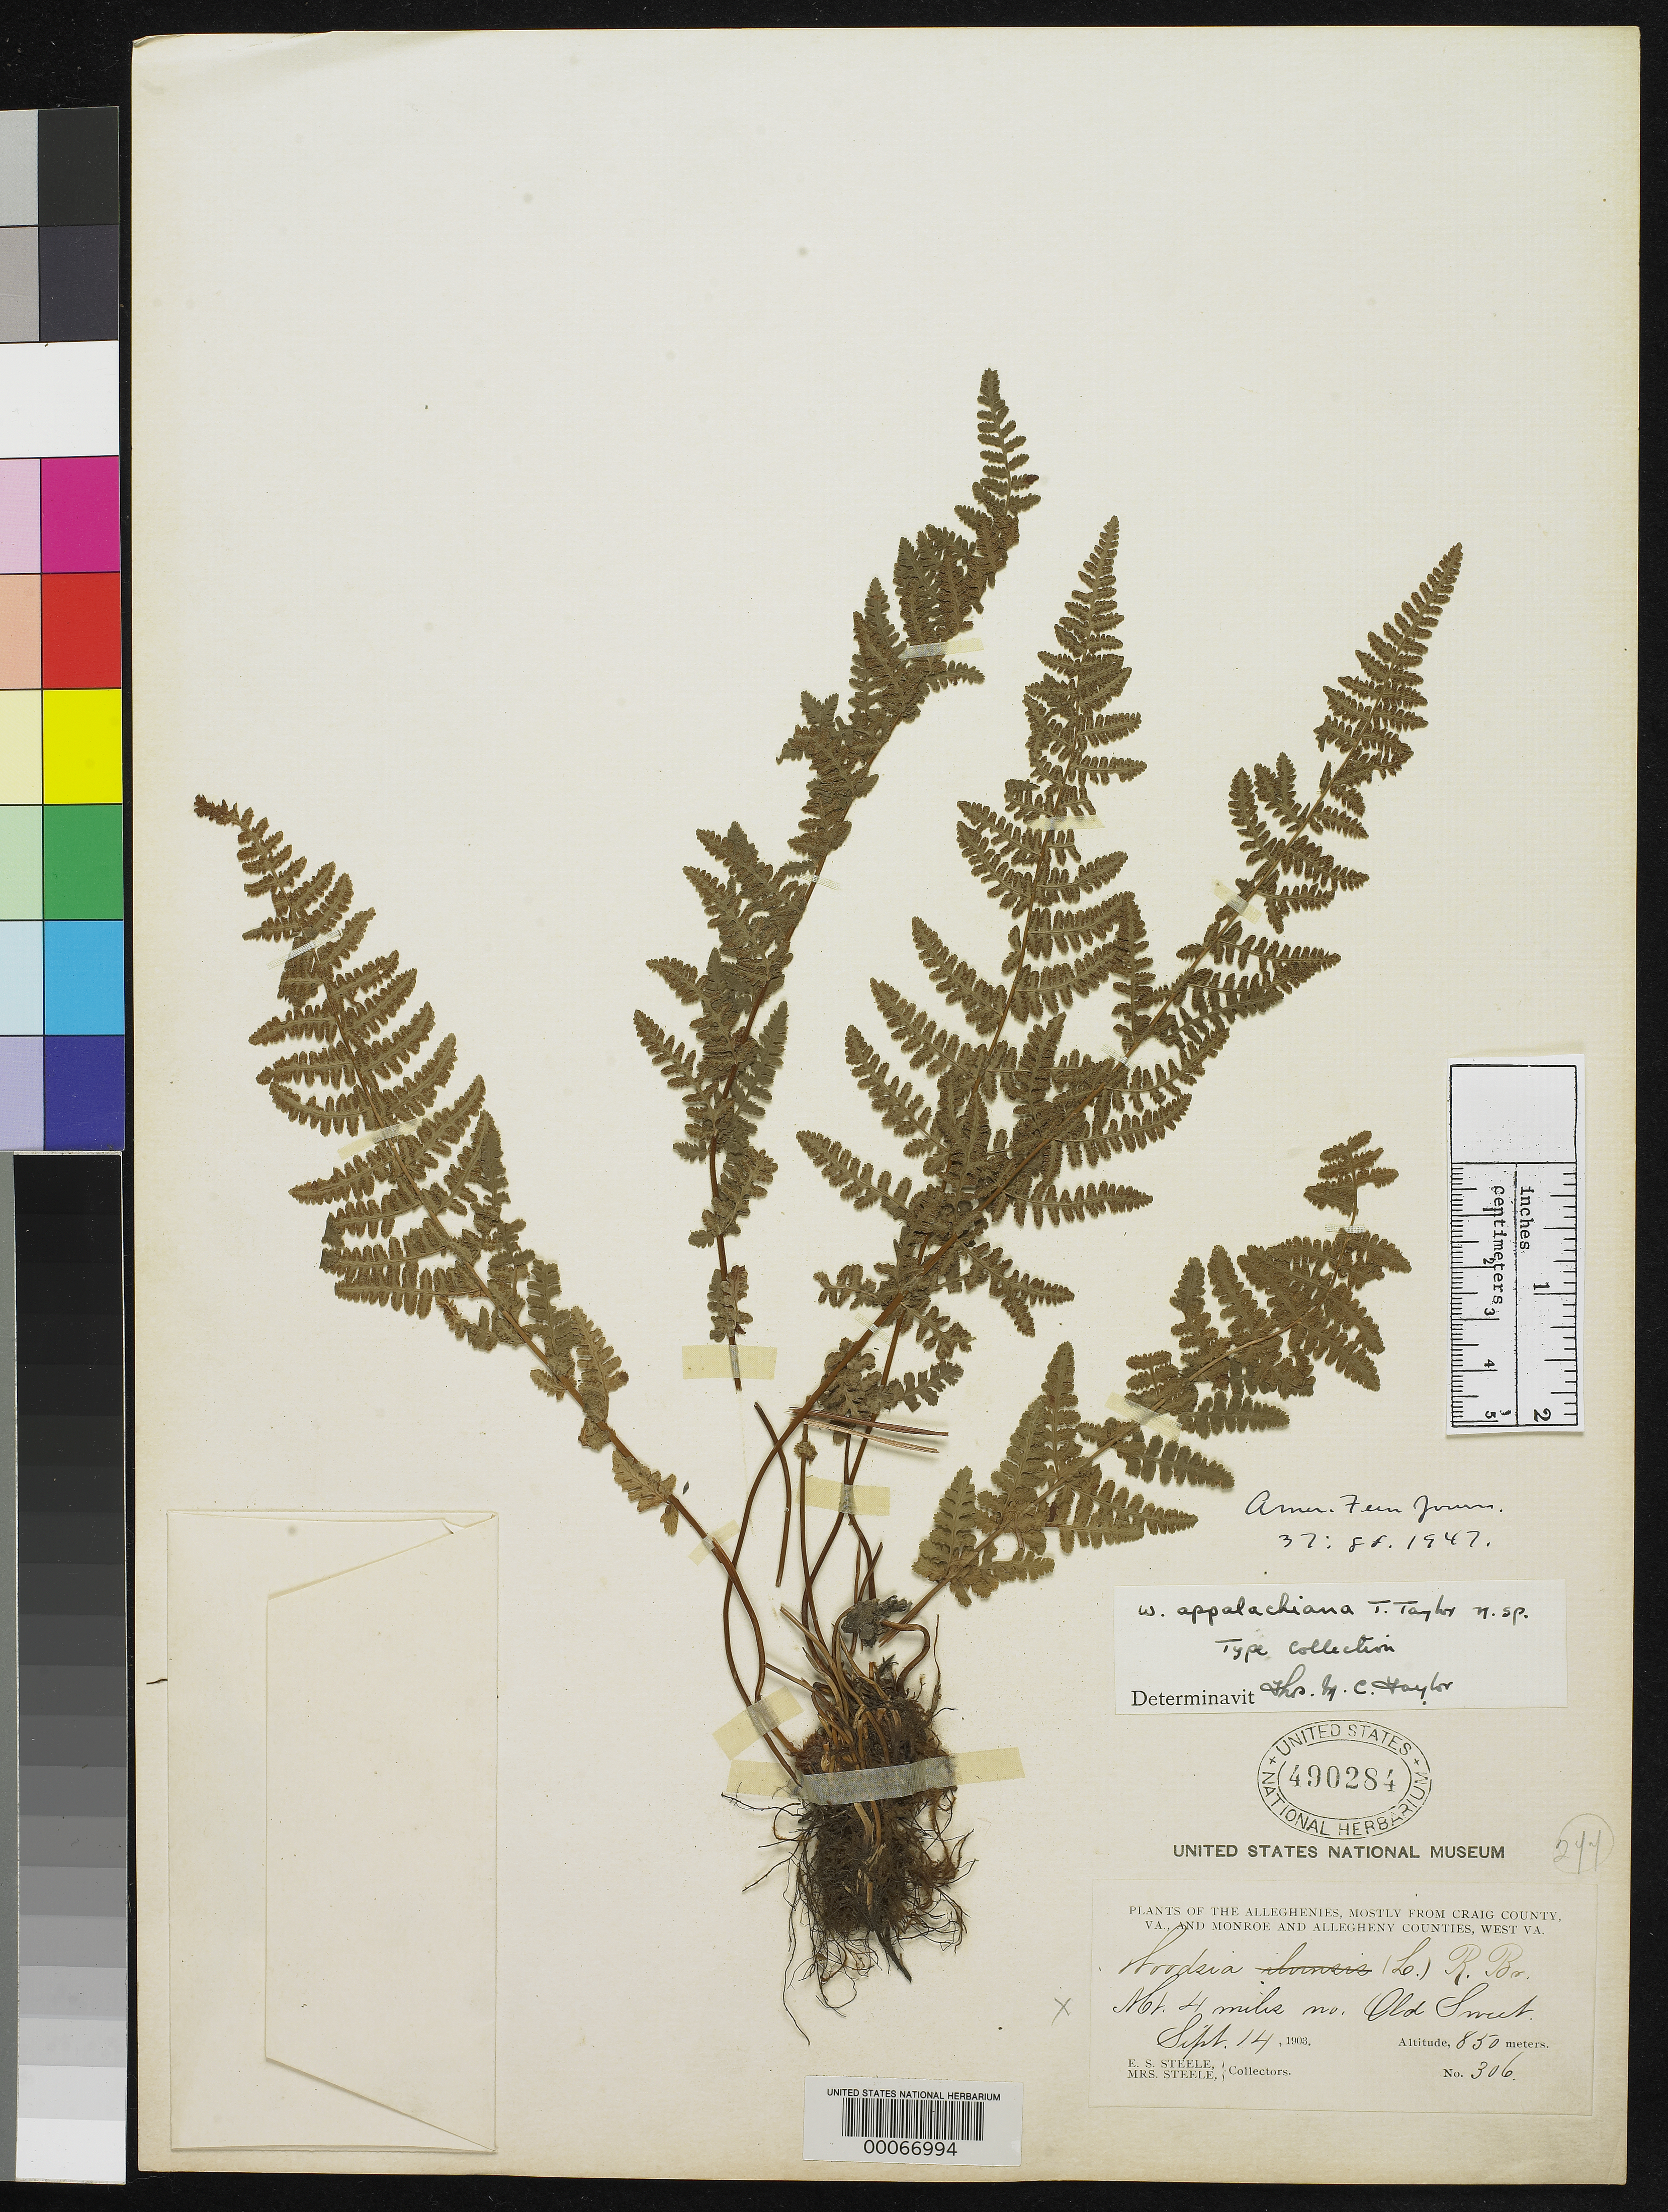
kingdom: Plantae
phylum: Tracheophyta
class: Polypodiopsida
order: Polypodiales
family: Woodsiaceae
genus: Woodsia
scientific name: Woodsia appalachiana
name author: T.M.C. Taylor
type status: Type Collection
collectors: E. Steele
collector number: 306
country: United States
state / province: West Virginia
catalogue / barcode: US 490284